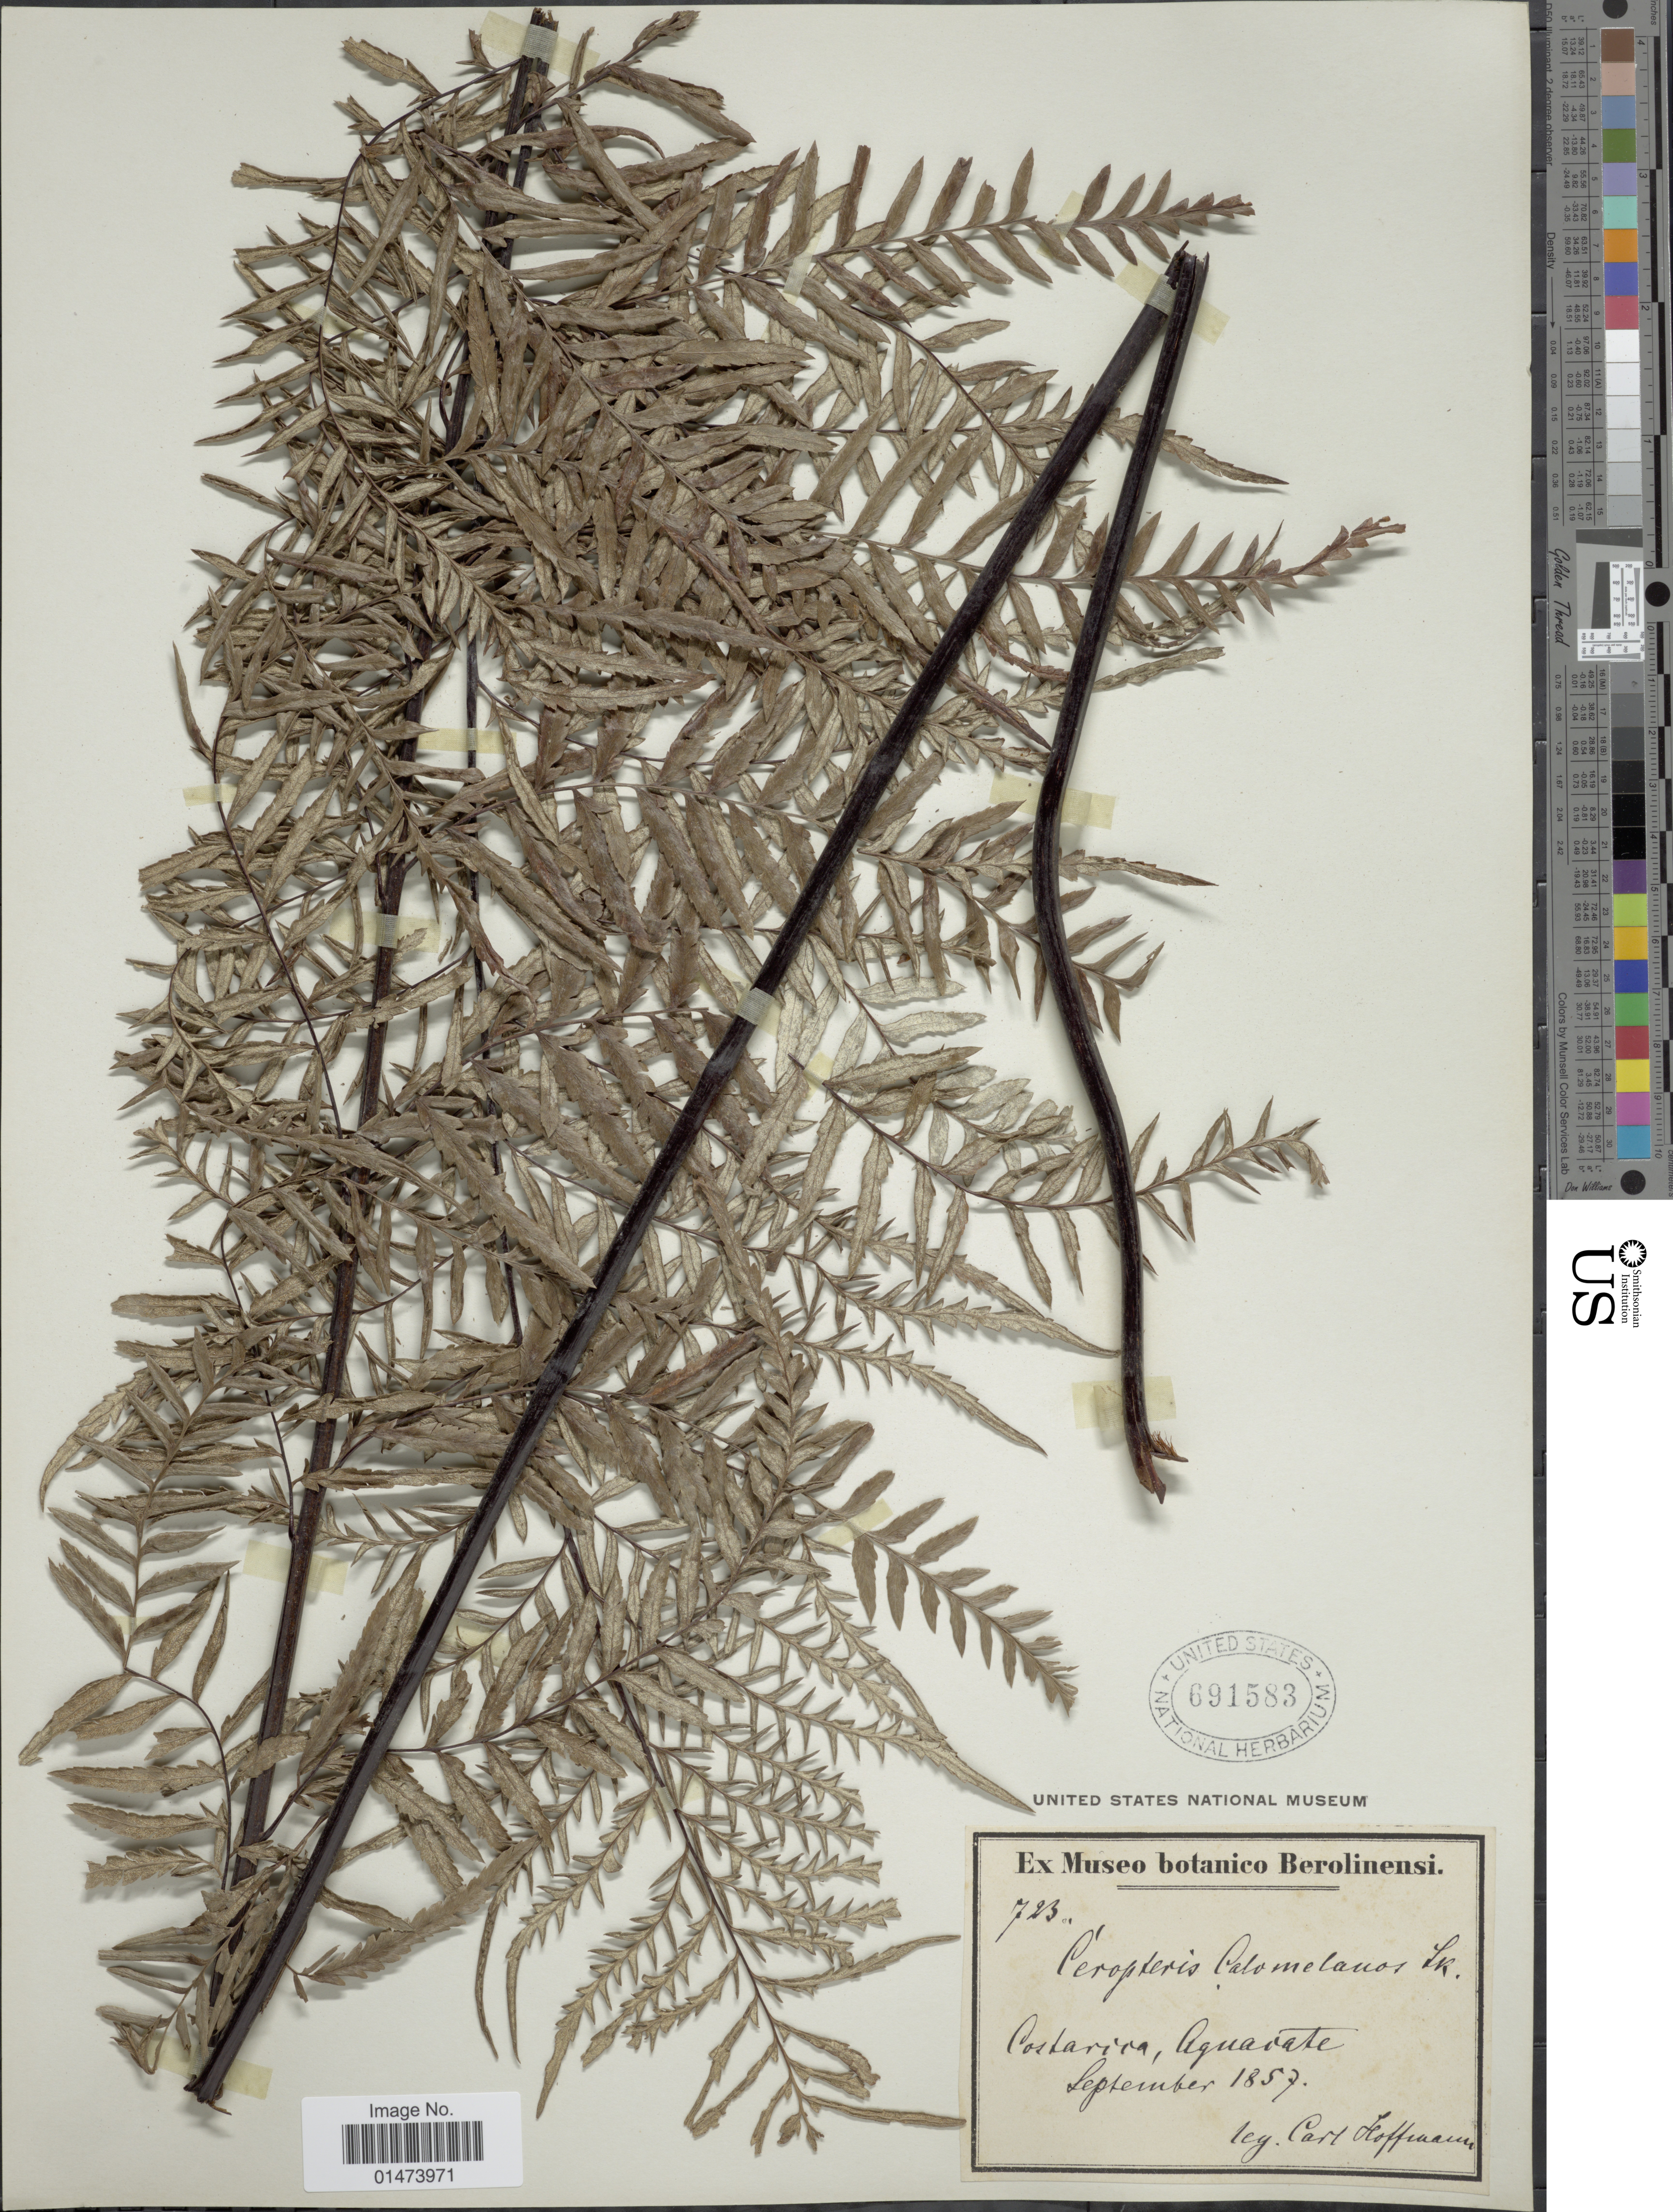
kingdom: Plantae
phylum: Tracheophyta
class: Polypodiopsida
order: Polypodiales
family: Pteridaceae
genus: Pityrogramma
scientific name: Pityrogramma calomelanos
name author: (L.) Link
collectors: C. Hoffmann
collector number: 723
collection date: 1857-09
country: Costa Rica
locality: Aquacate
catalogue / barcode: US 691583